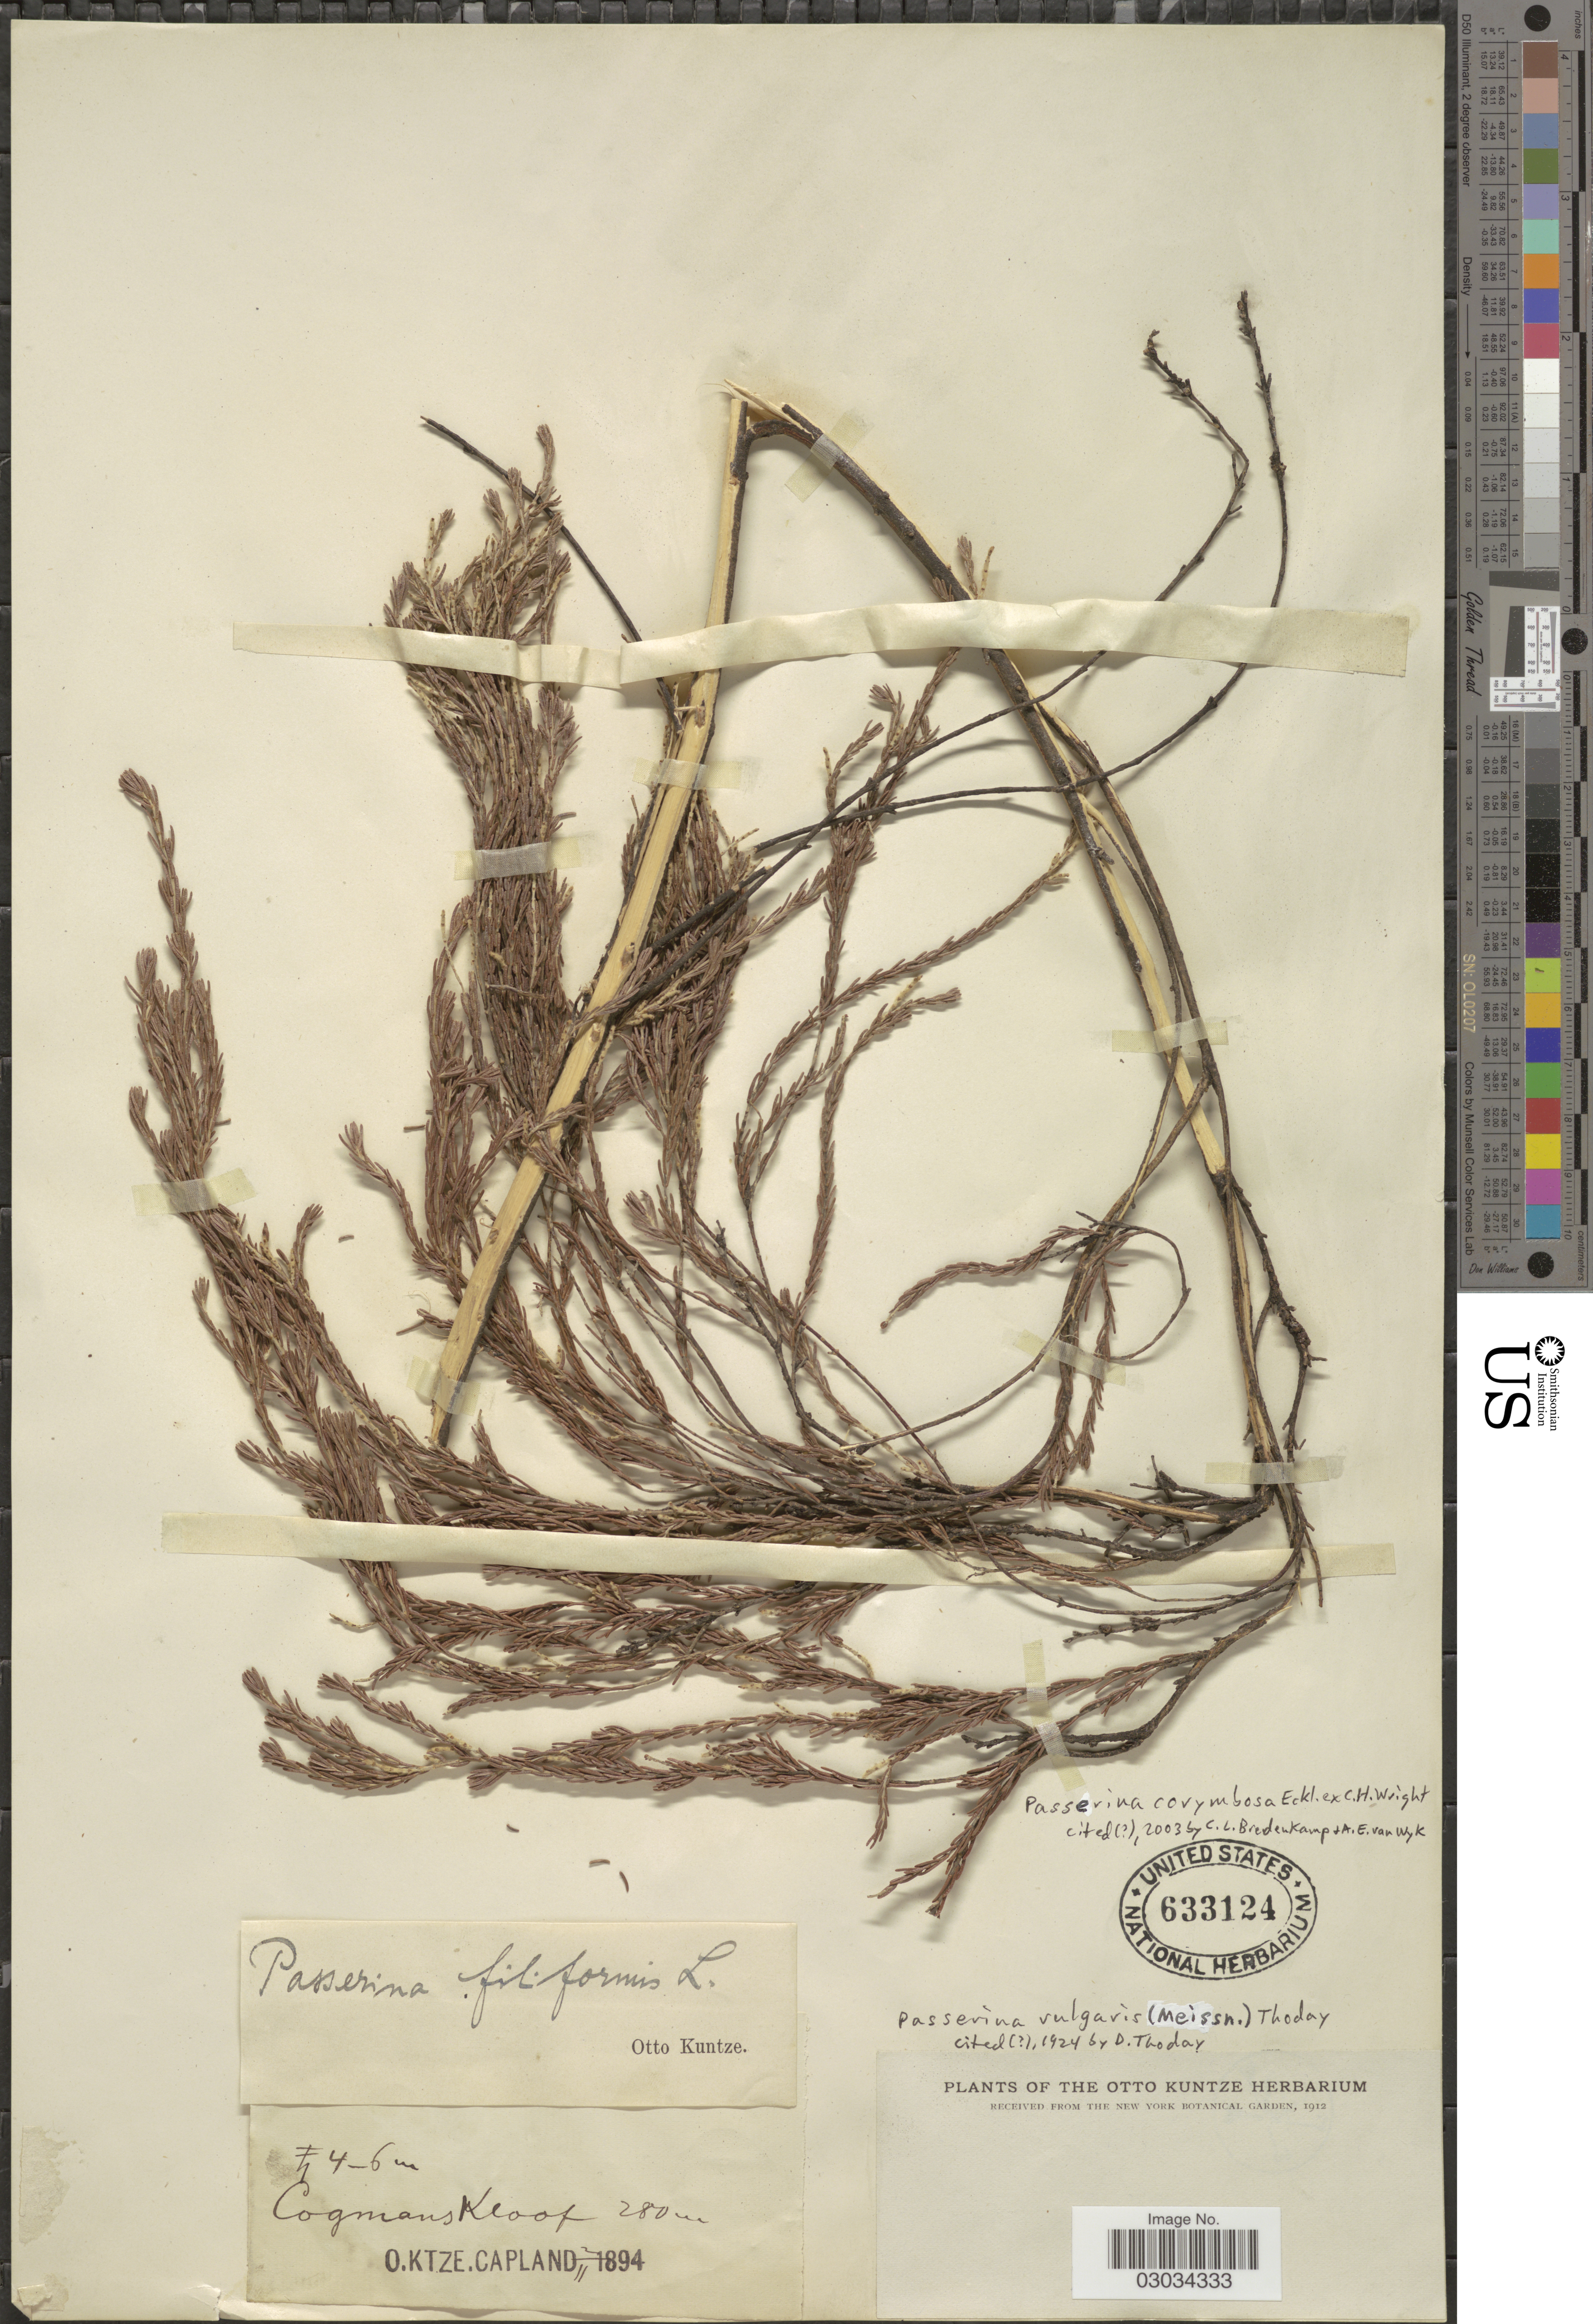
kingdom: Plantae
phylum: Tracheophyta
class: Magnoliopsida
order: Malvales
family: Thymelaeaceae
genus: Passerina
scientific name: Passerina corymbosa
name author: Eckl. ex C.H. Wright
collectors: C.E.O. Kuntze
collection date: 1894-11-02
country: South Africa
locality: Cogmans Kloof.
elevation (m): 280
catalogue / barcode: US 633124